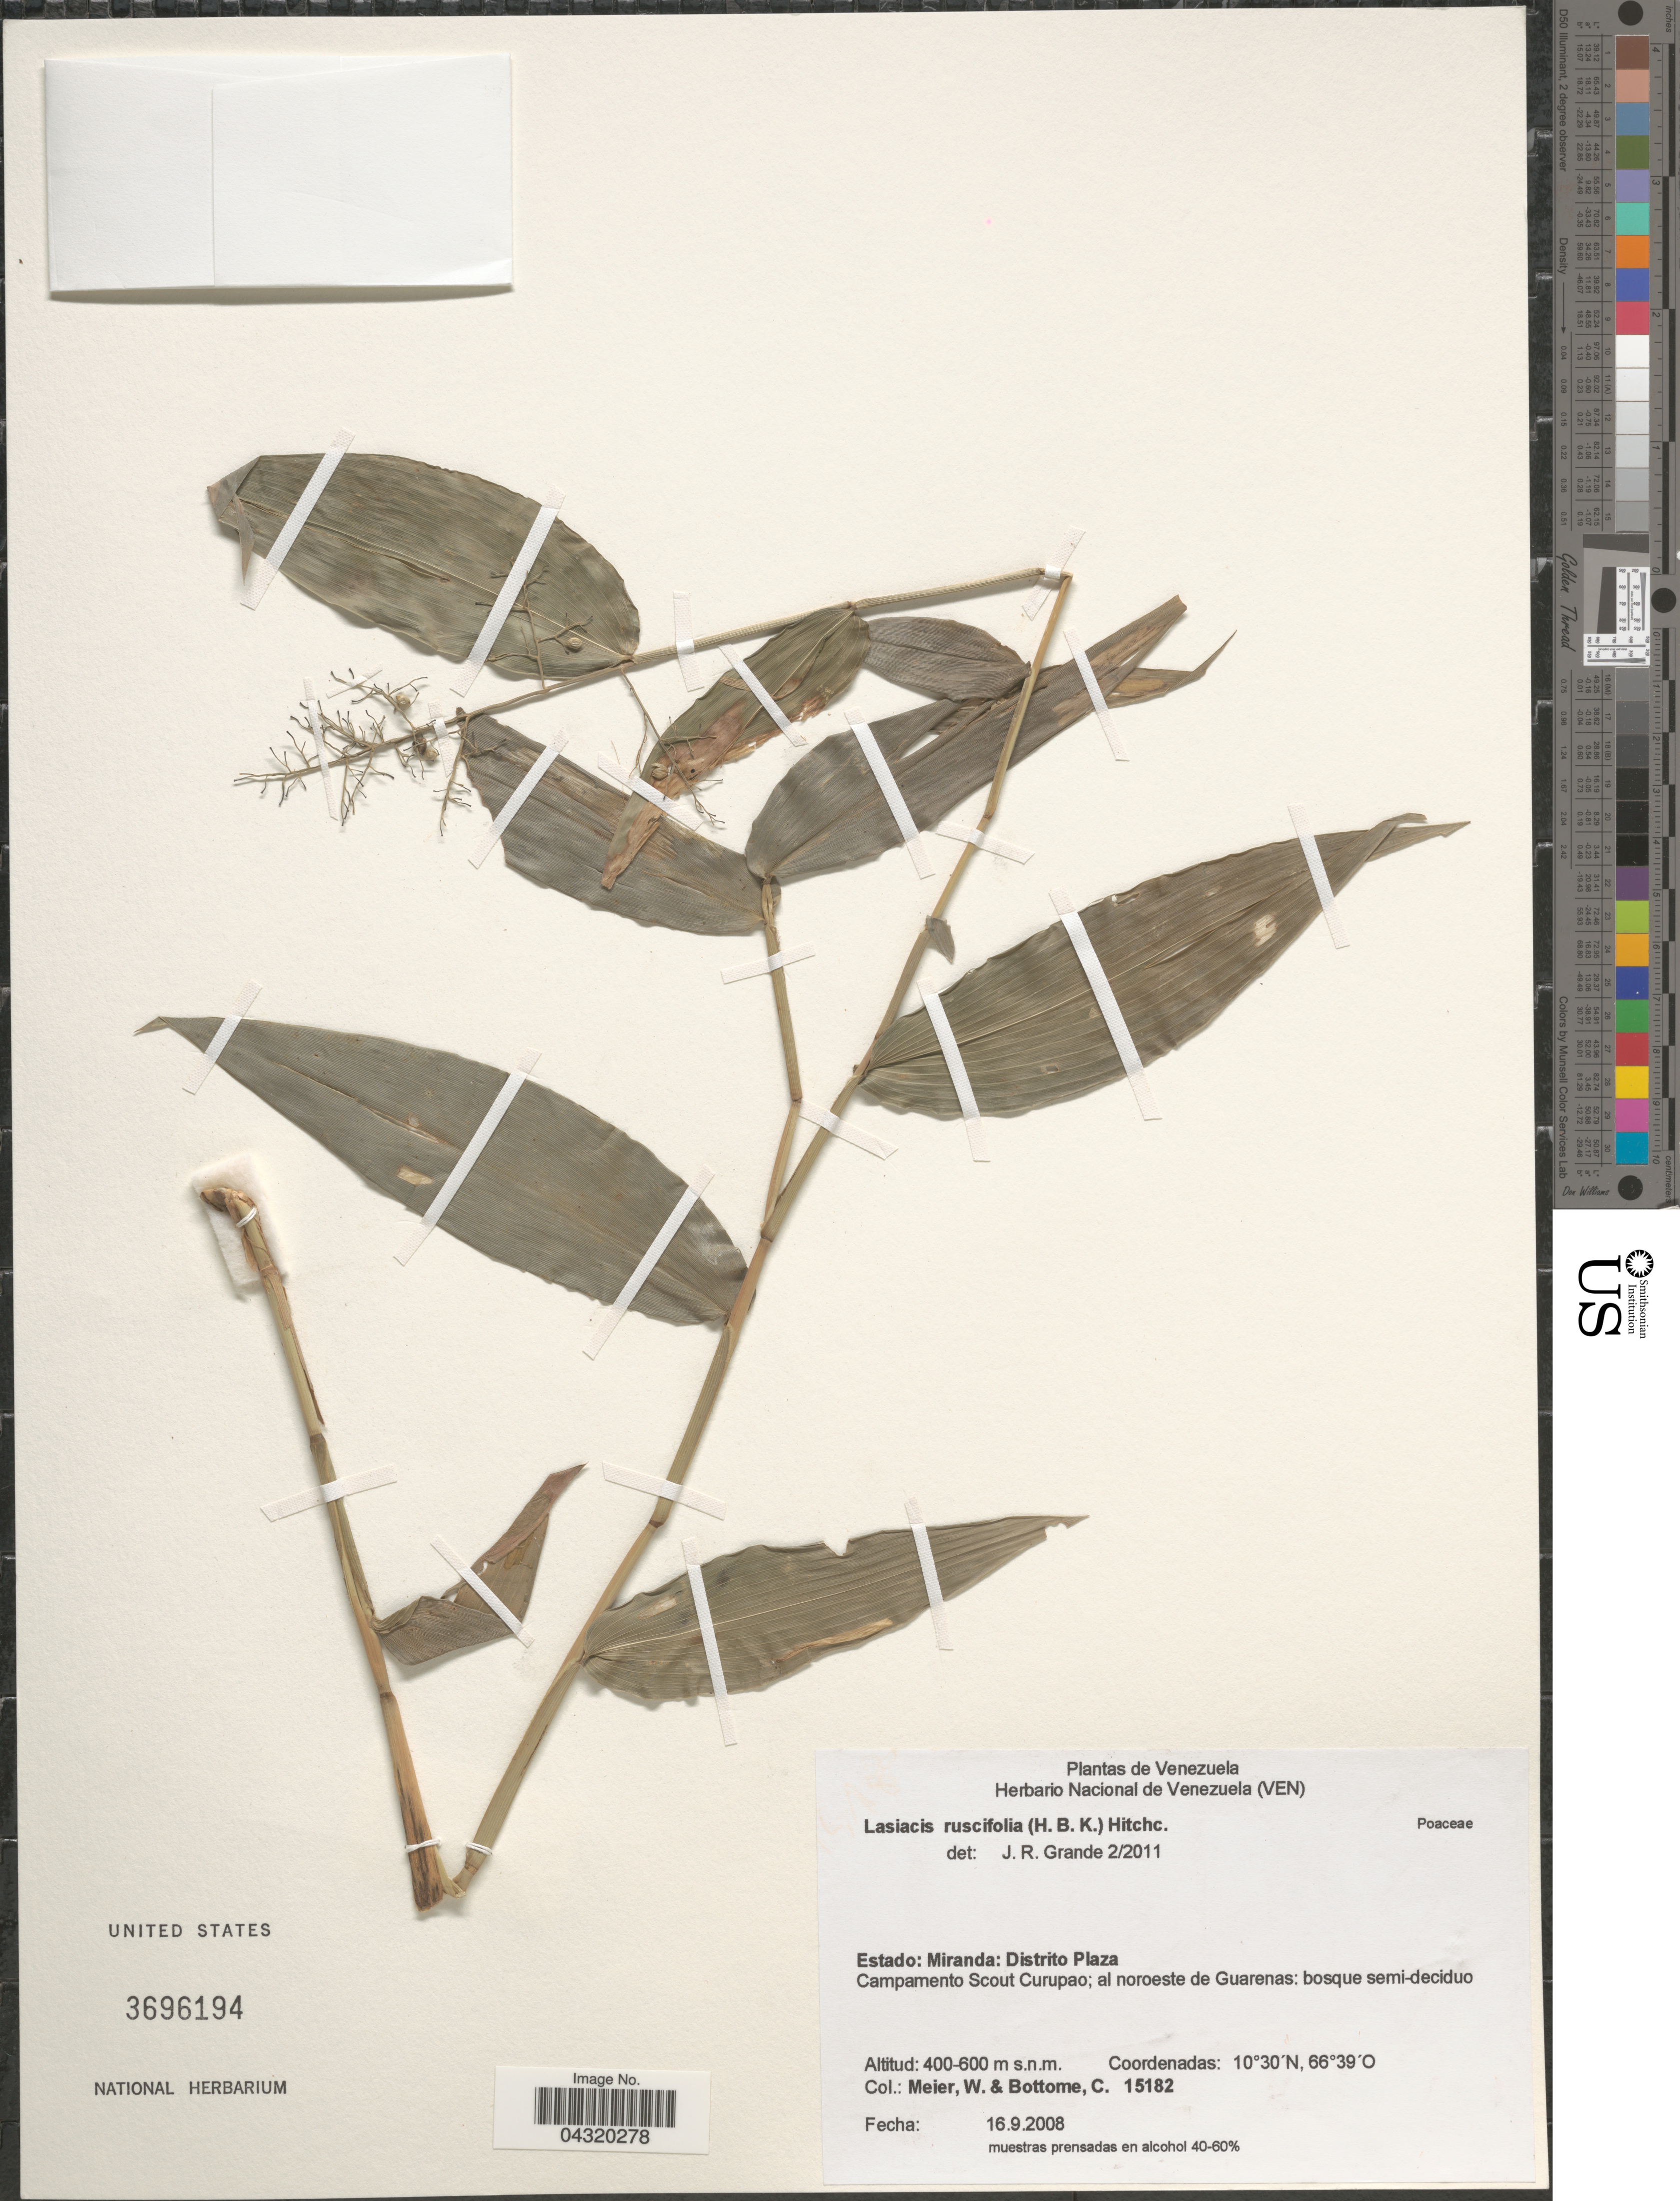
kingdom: Plantae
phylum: Tracheophyta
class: Liliopsida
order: Poales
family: Poaceae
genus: Lasiacis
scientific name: Lasiacis ruscifolia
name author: (Kunth) Hitchc.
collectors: W. Meier & C. Bottome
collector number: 15182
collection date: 2008-09-16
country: Venezuela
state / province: Miranda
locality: Distrito Plaza. Campamento Scout Curupao; al noroeste de Guarenas: bosque semi-deciduo.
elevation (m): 400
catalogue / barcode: US 3696194